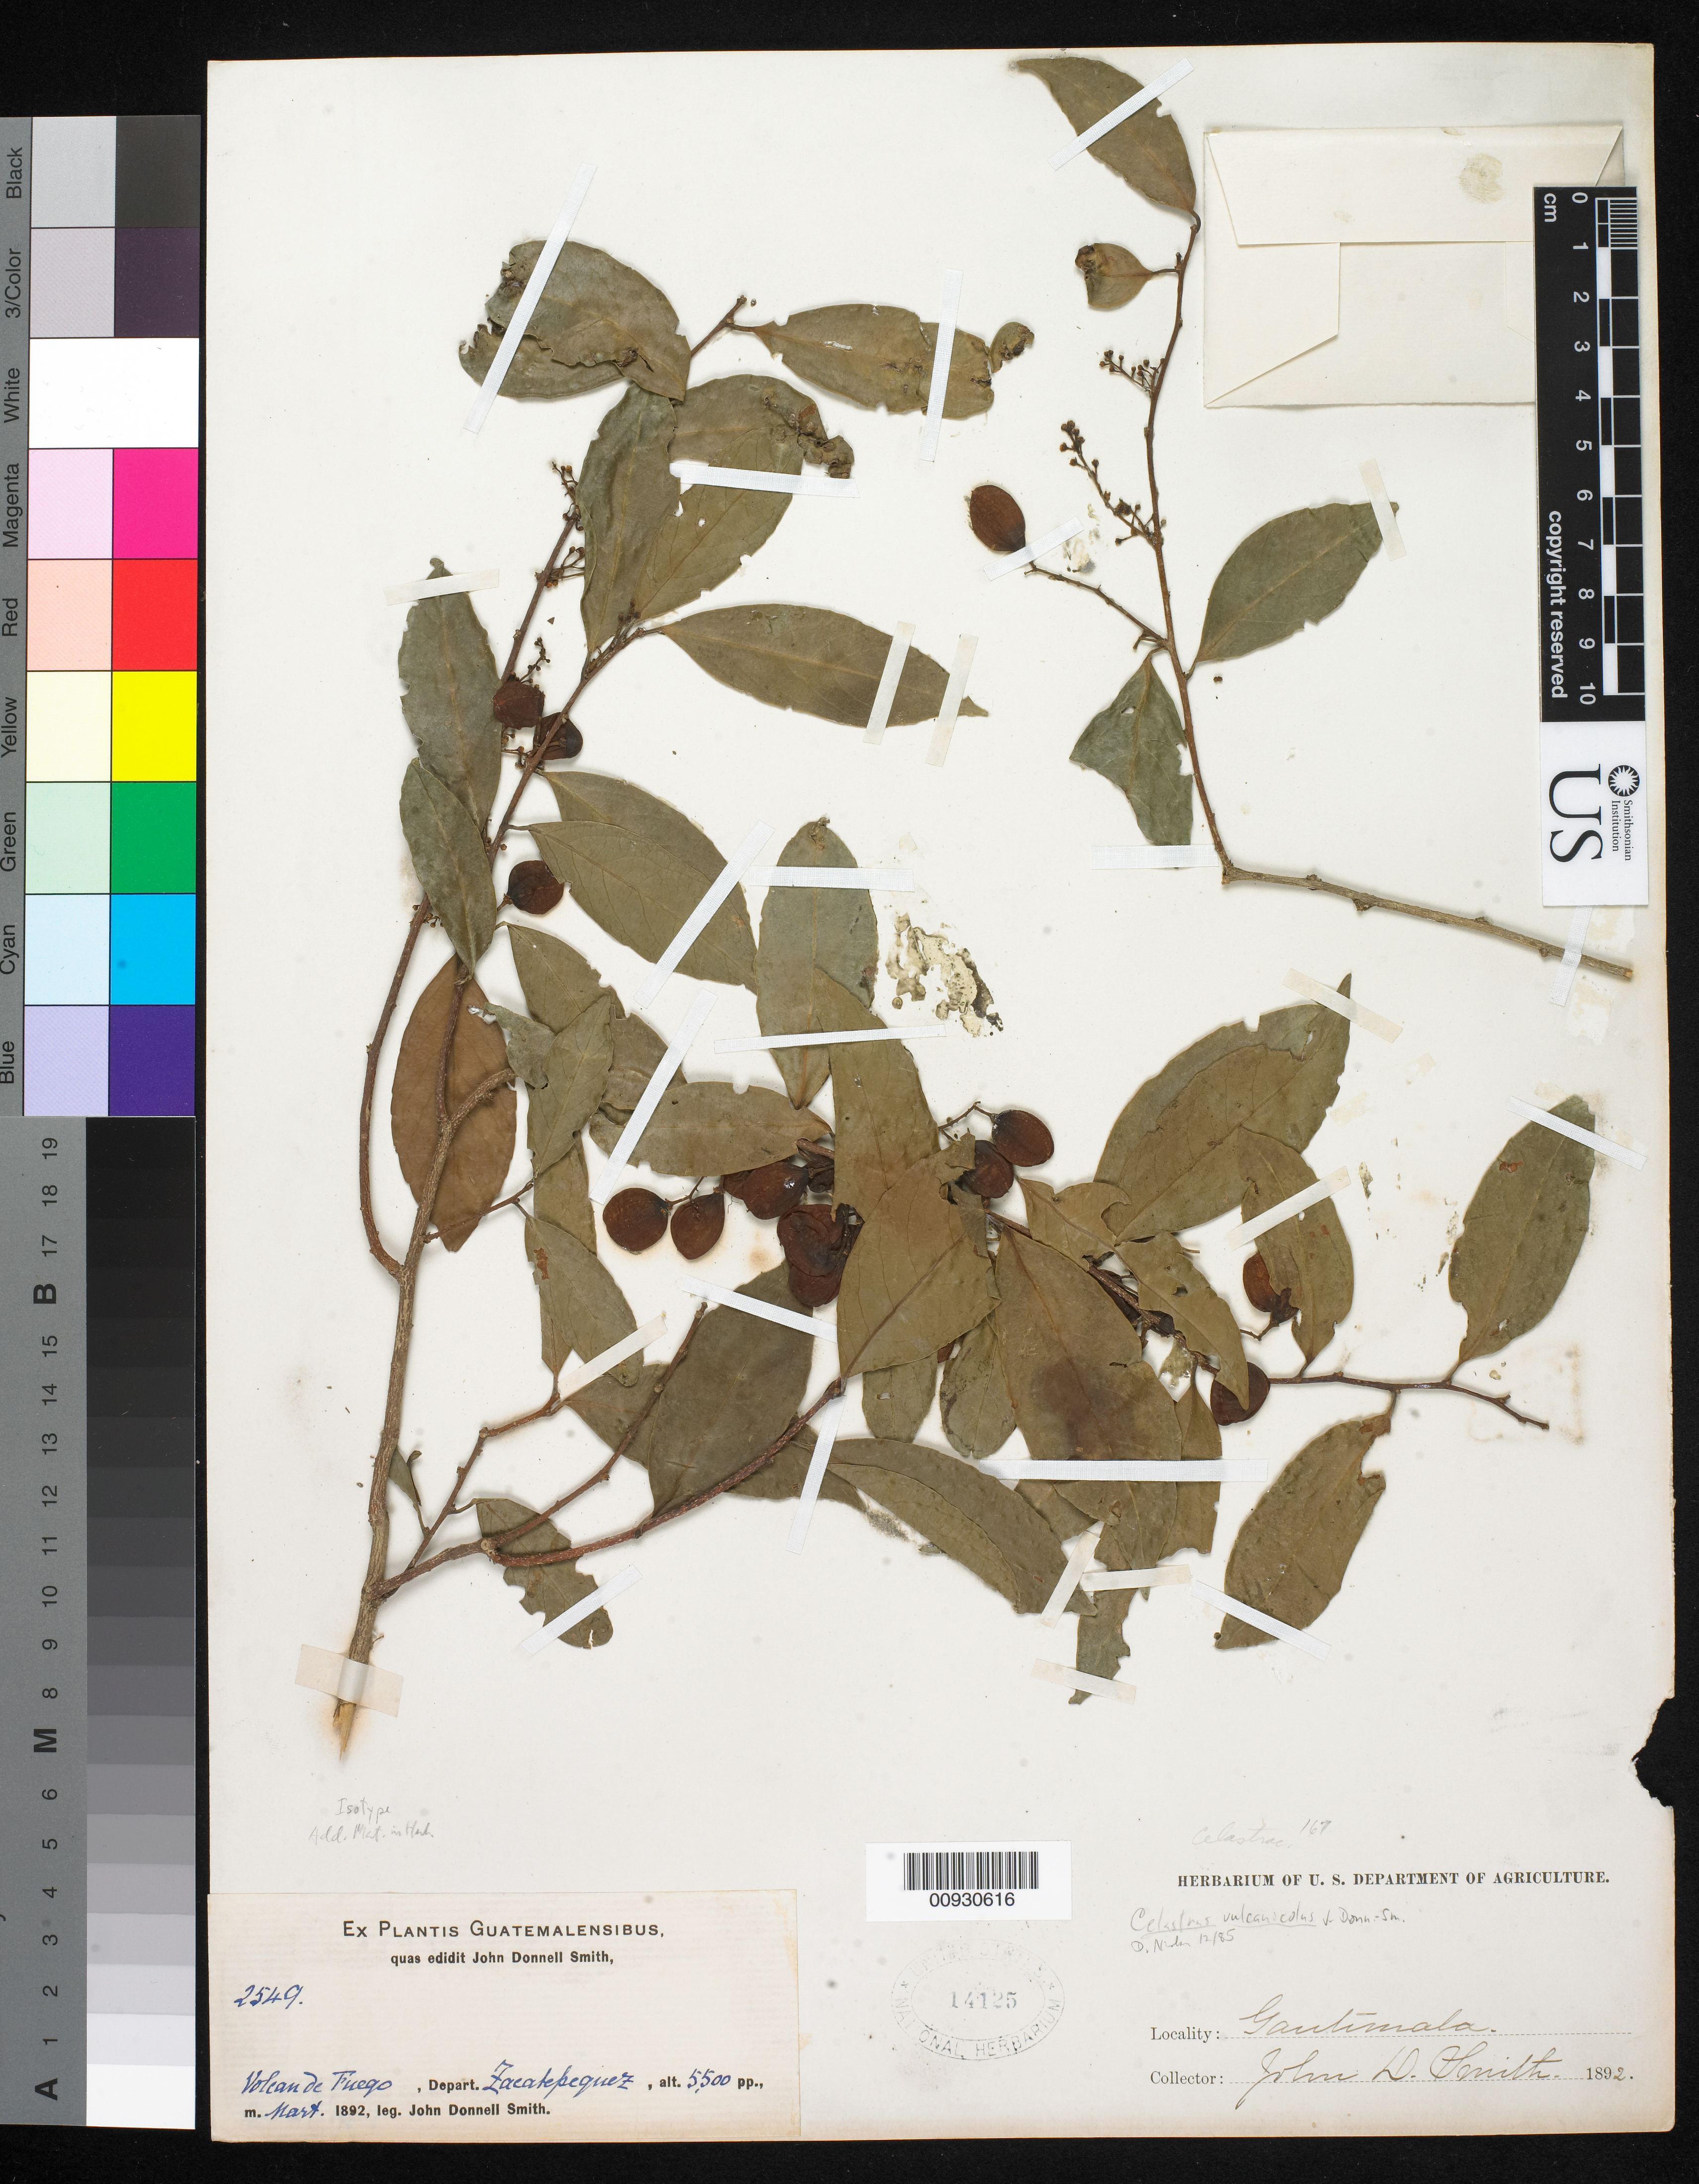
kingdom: Plantae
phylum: Tracheophyta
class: Magnoliopsida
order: Celastrales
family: Celastraceae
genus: Celastrus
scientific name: Celastrus vulcanicola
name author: Donn. Sm.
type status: Type Collection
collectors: J. Donnell Smith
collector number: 2549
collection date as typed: Mar 1892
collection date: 1892-03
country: Guatemala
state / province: Sacatepéquez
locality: Volcán de Fuego.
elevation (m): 1900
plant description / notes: Specific epithet published as "vulcanicolus".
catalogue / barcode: US 14125